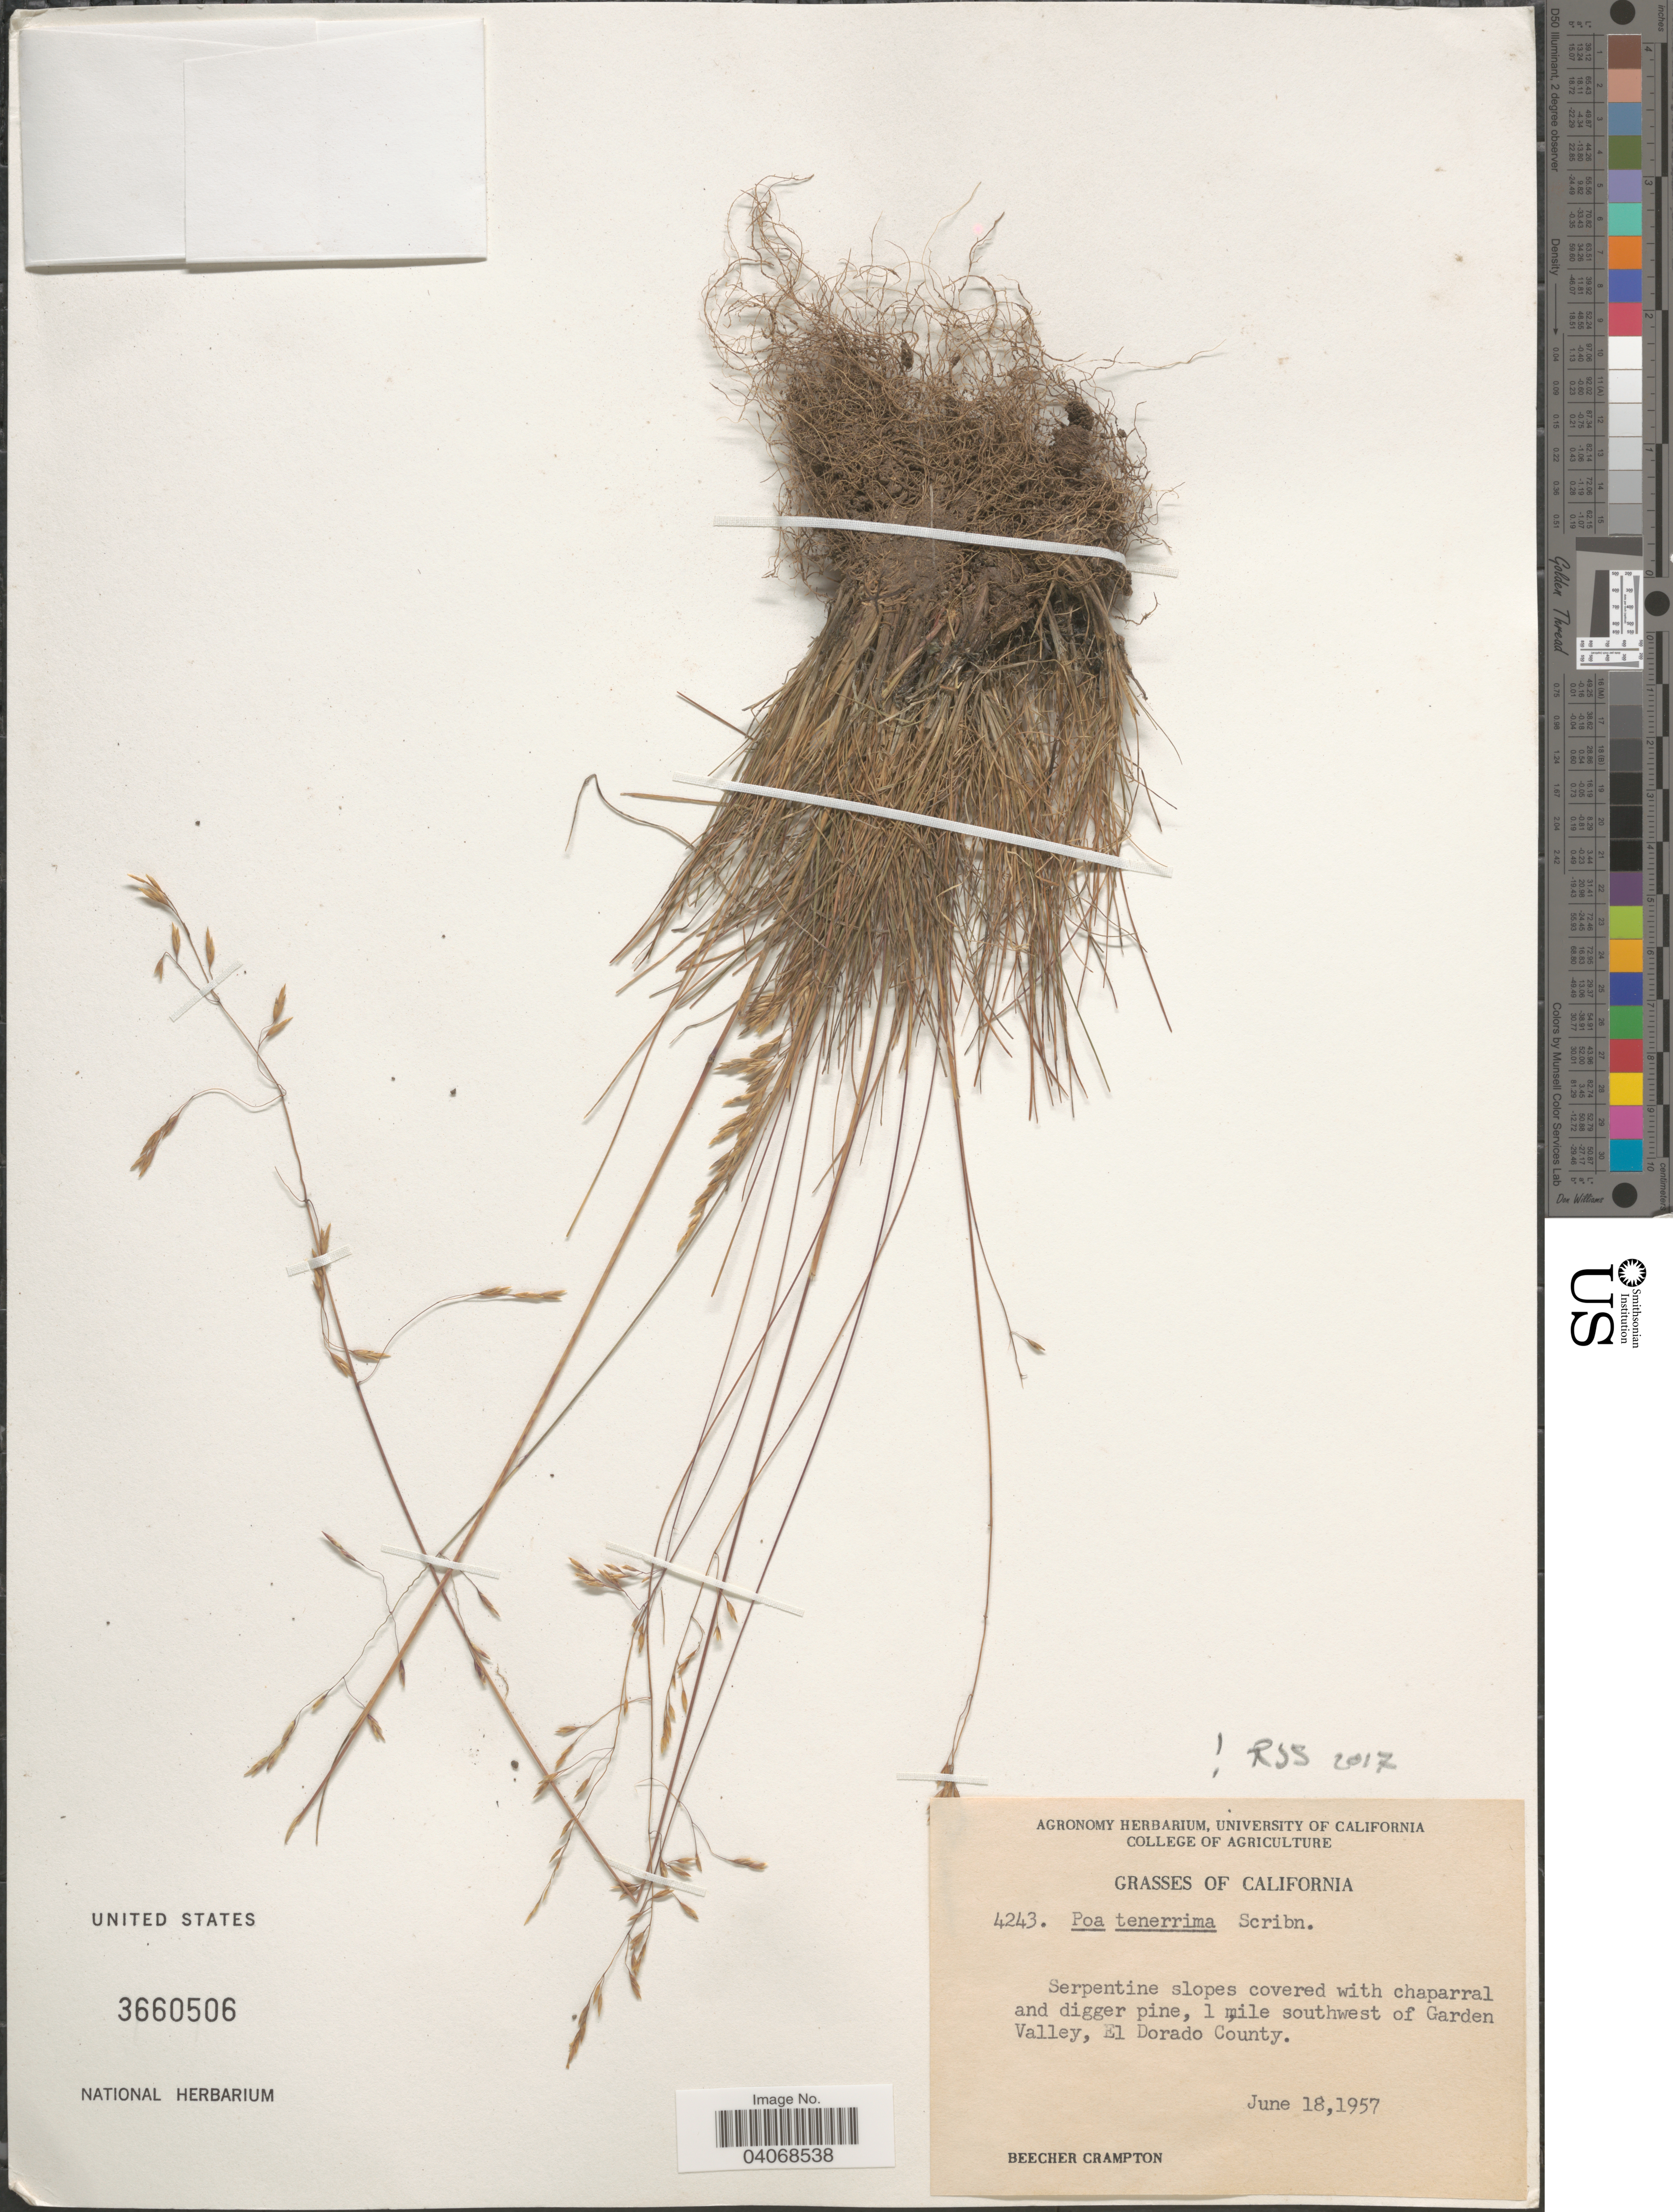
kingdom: Plantae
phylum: Tracheophyta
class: Liliopsida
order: Poales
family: Poaceae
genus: Poa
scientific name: Poa tenerrima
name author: Scribn.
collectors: B. Crampton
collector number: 4243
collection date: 1957-06-18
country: United States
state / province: California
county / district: El Dorado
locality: Serpentine slopes covered with chaparral and digger pine, 1 mile southwest of Garden Valley, El Dorado County.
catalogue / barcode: US 3660506